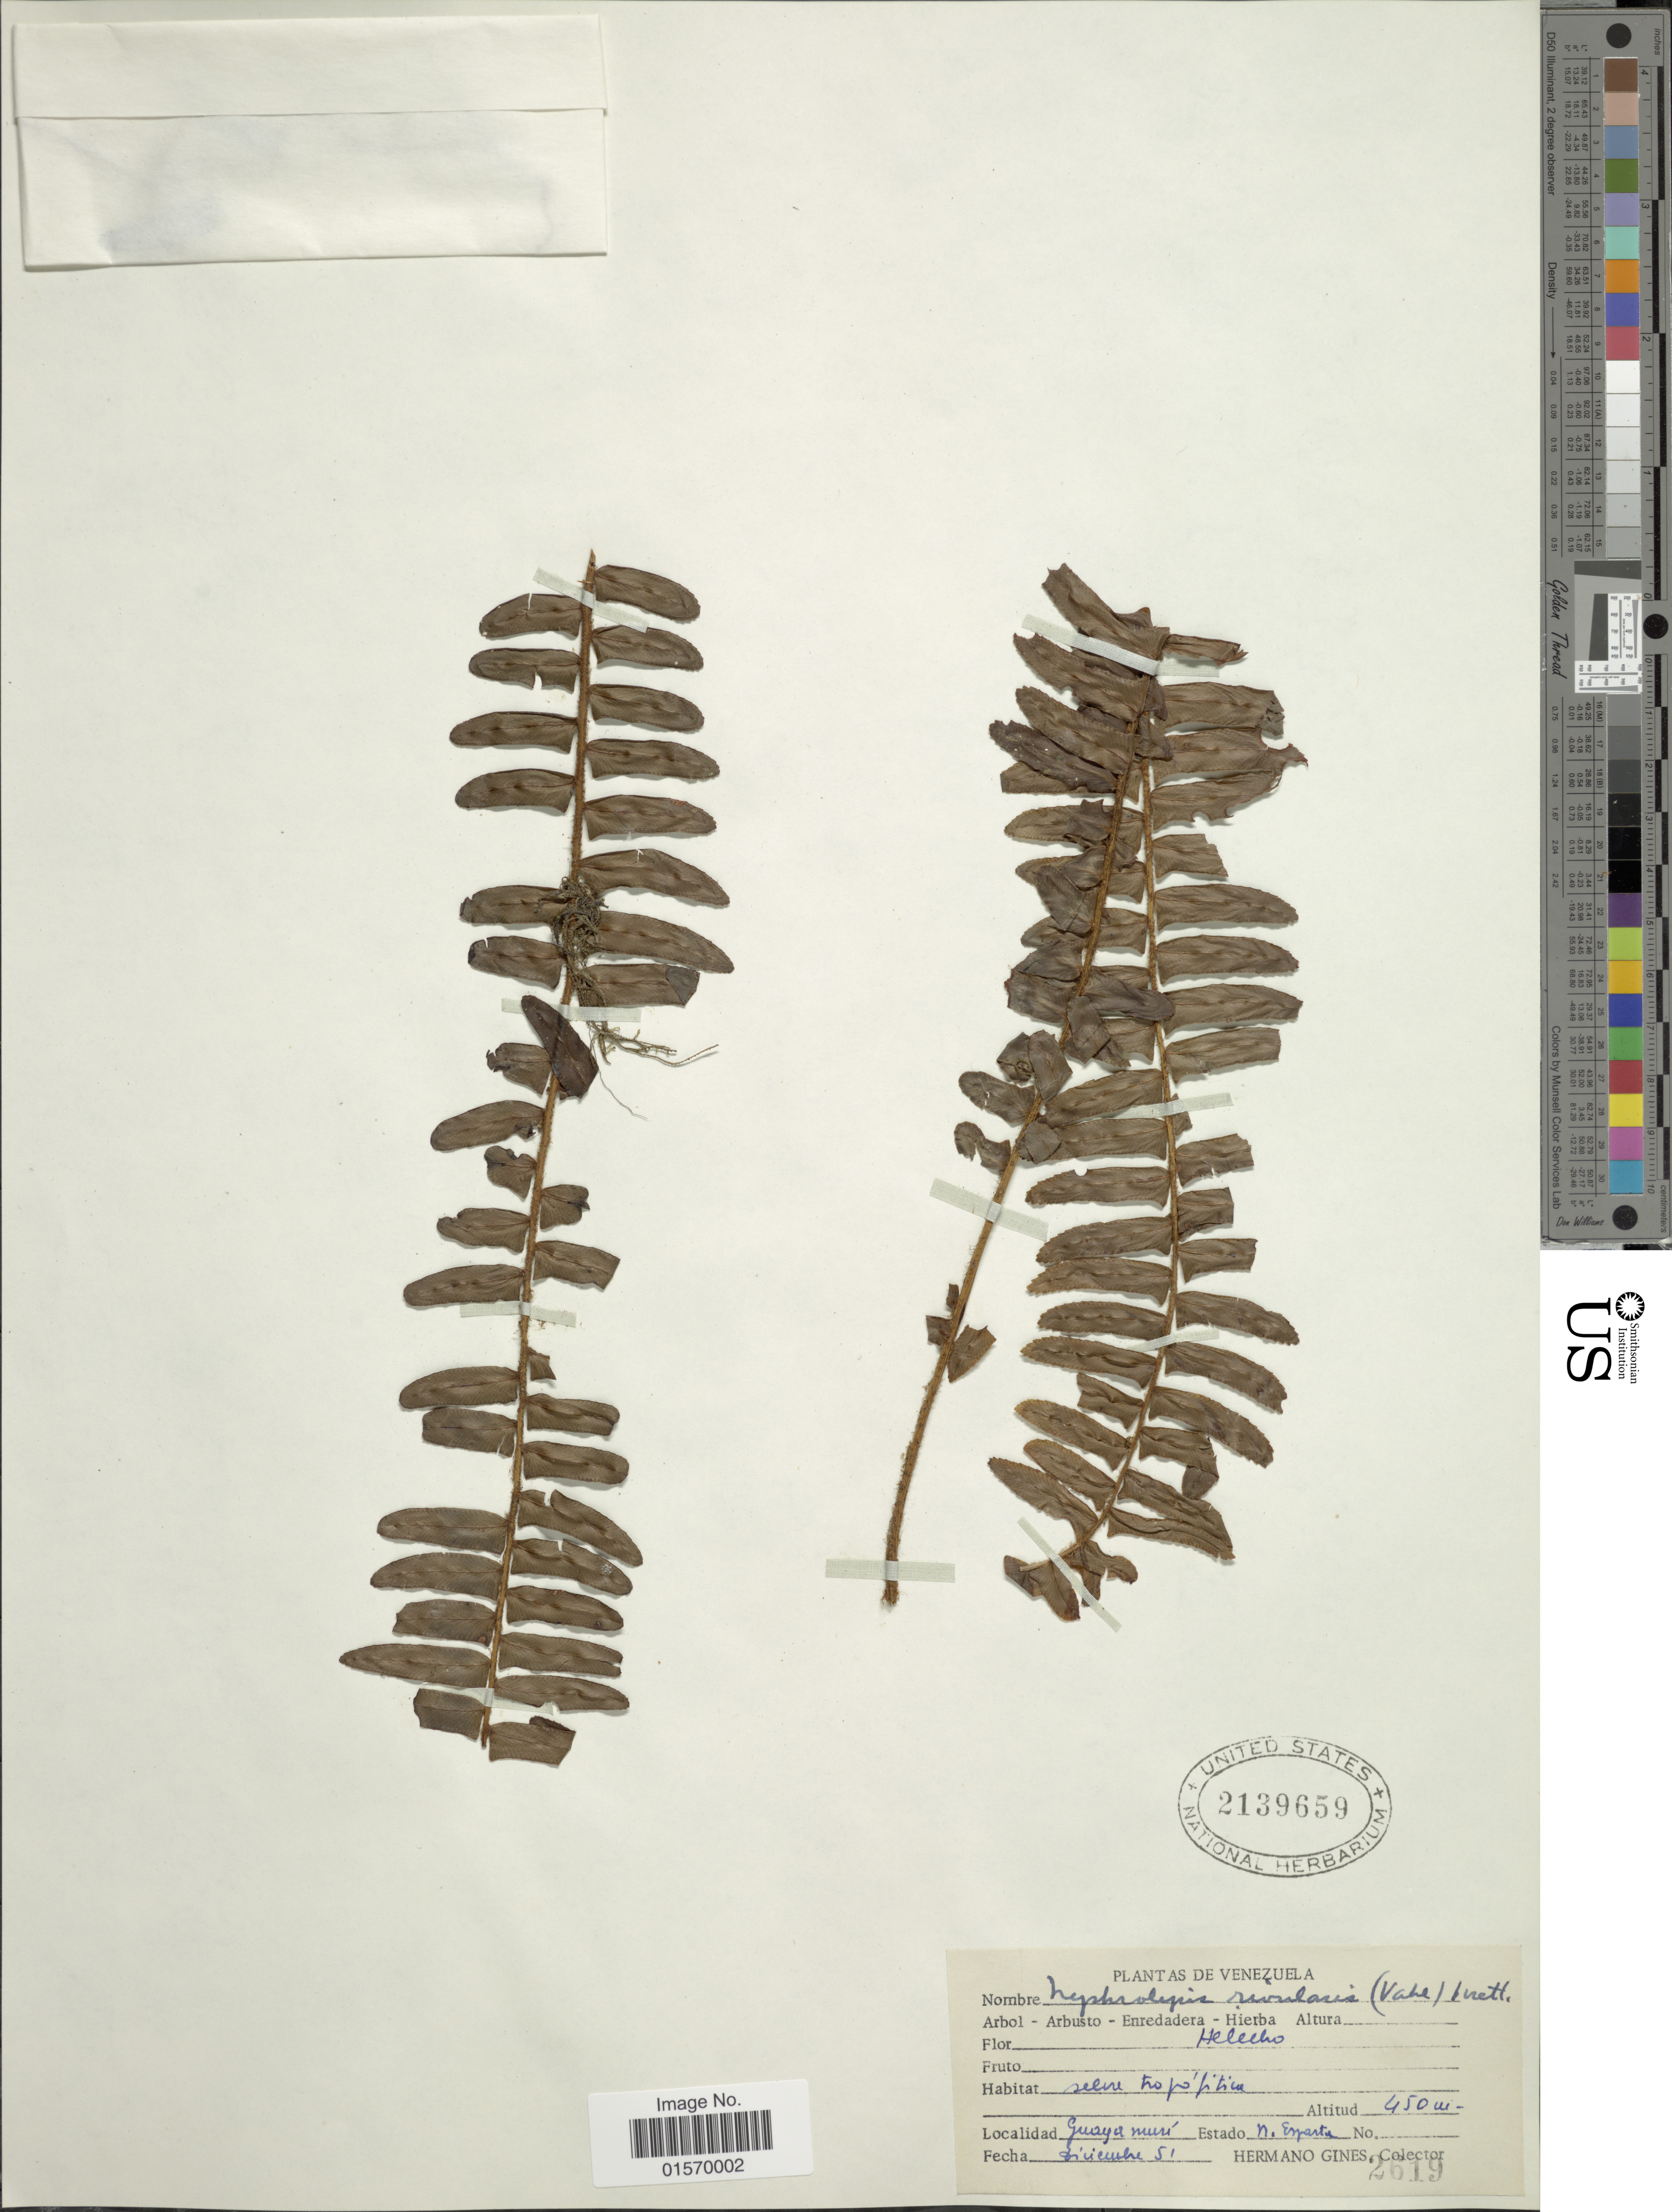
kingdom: Plantae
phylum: Tracheophyta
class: Polypodiopsida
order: Polypodiales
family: Nephrolepidaceae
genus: Nephrolepis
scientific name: Nephrolepis rivularis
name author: (Vahl) Mett. ex Krug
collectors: Bro. Gines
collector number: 2619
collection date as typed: Transcribed d/m/y: /12/51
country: Venezuela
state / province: Nueva Esparta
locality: Guoya Murí. Estado N. Esparta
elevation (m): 450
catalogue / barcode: US 2139659